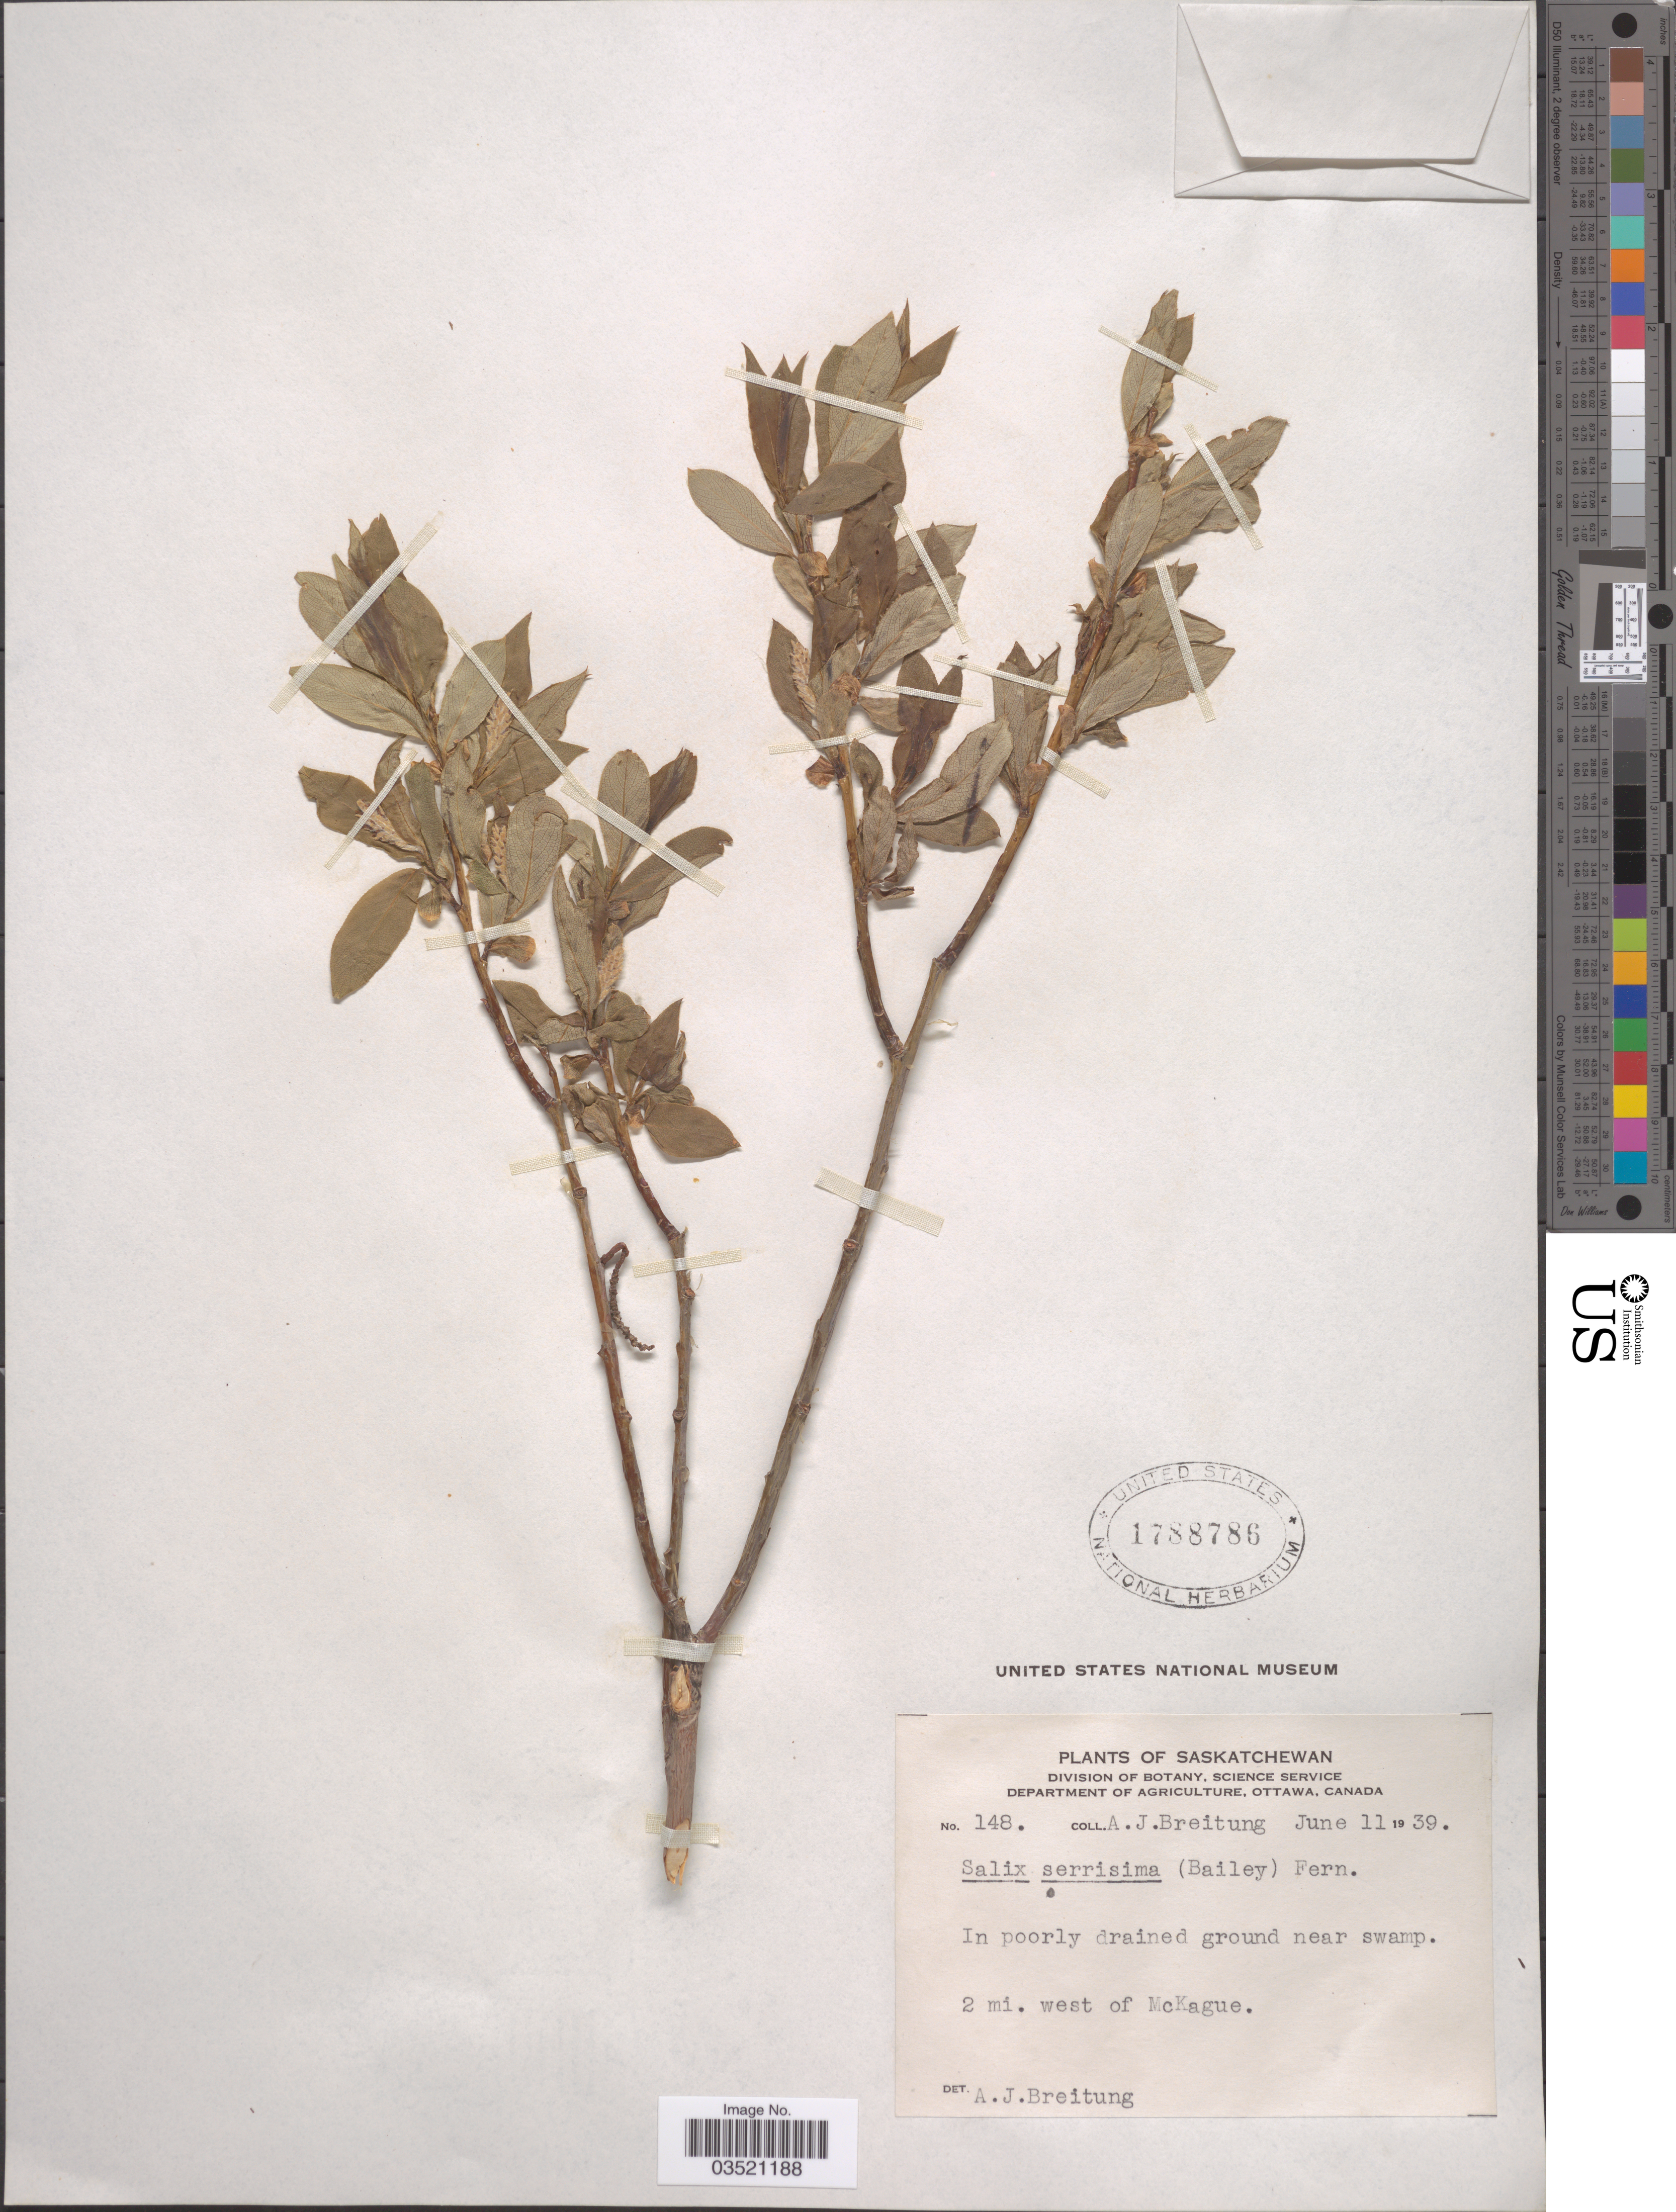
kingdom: Plantae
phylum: Tracheophyta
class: Magnoliopsida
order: Malpighiales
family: Salicaceae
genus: Salix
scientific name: Salix serissima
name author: (L.H. Bailey) Fernald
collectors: A. Breitung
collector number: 148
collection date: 1939-06-11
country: Canada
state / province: Saskatchewan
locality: In poorly drained ground near swamp. 2 mi. west of McKague.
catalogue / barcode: US 1788786